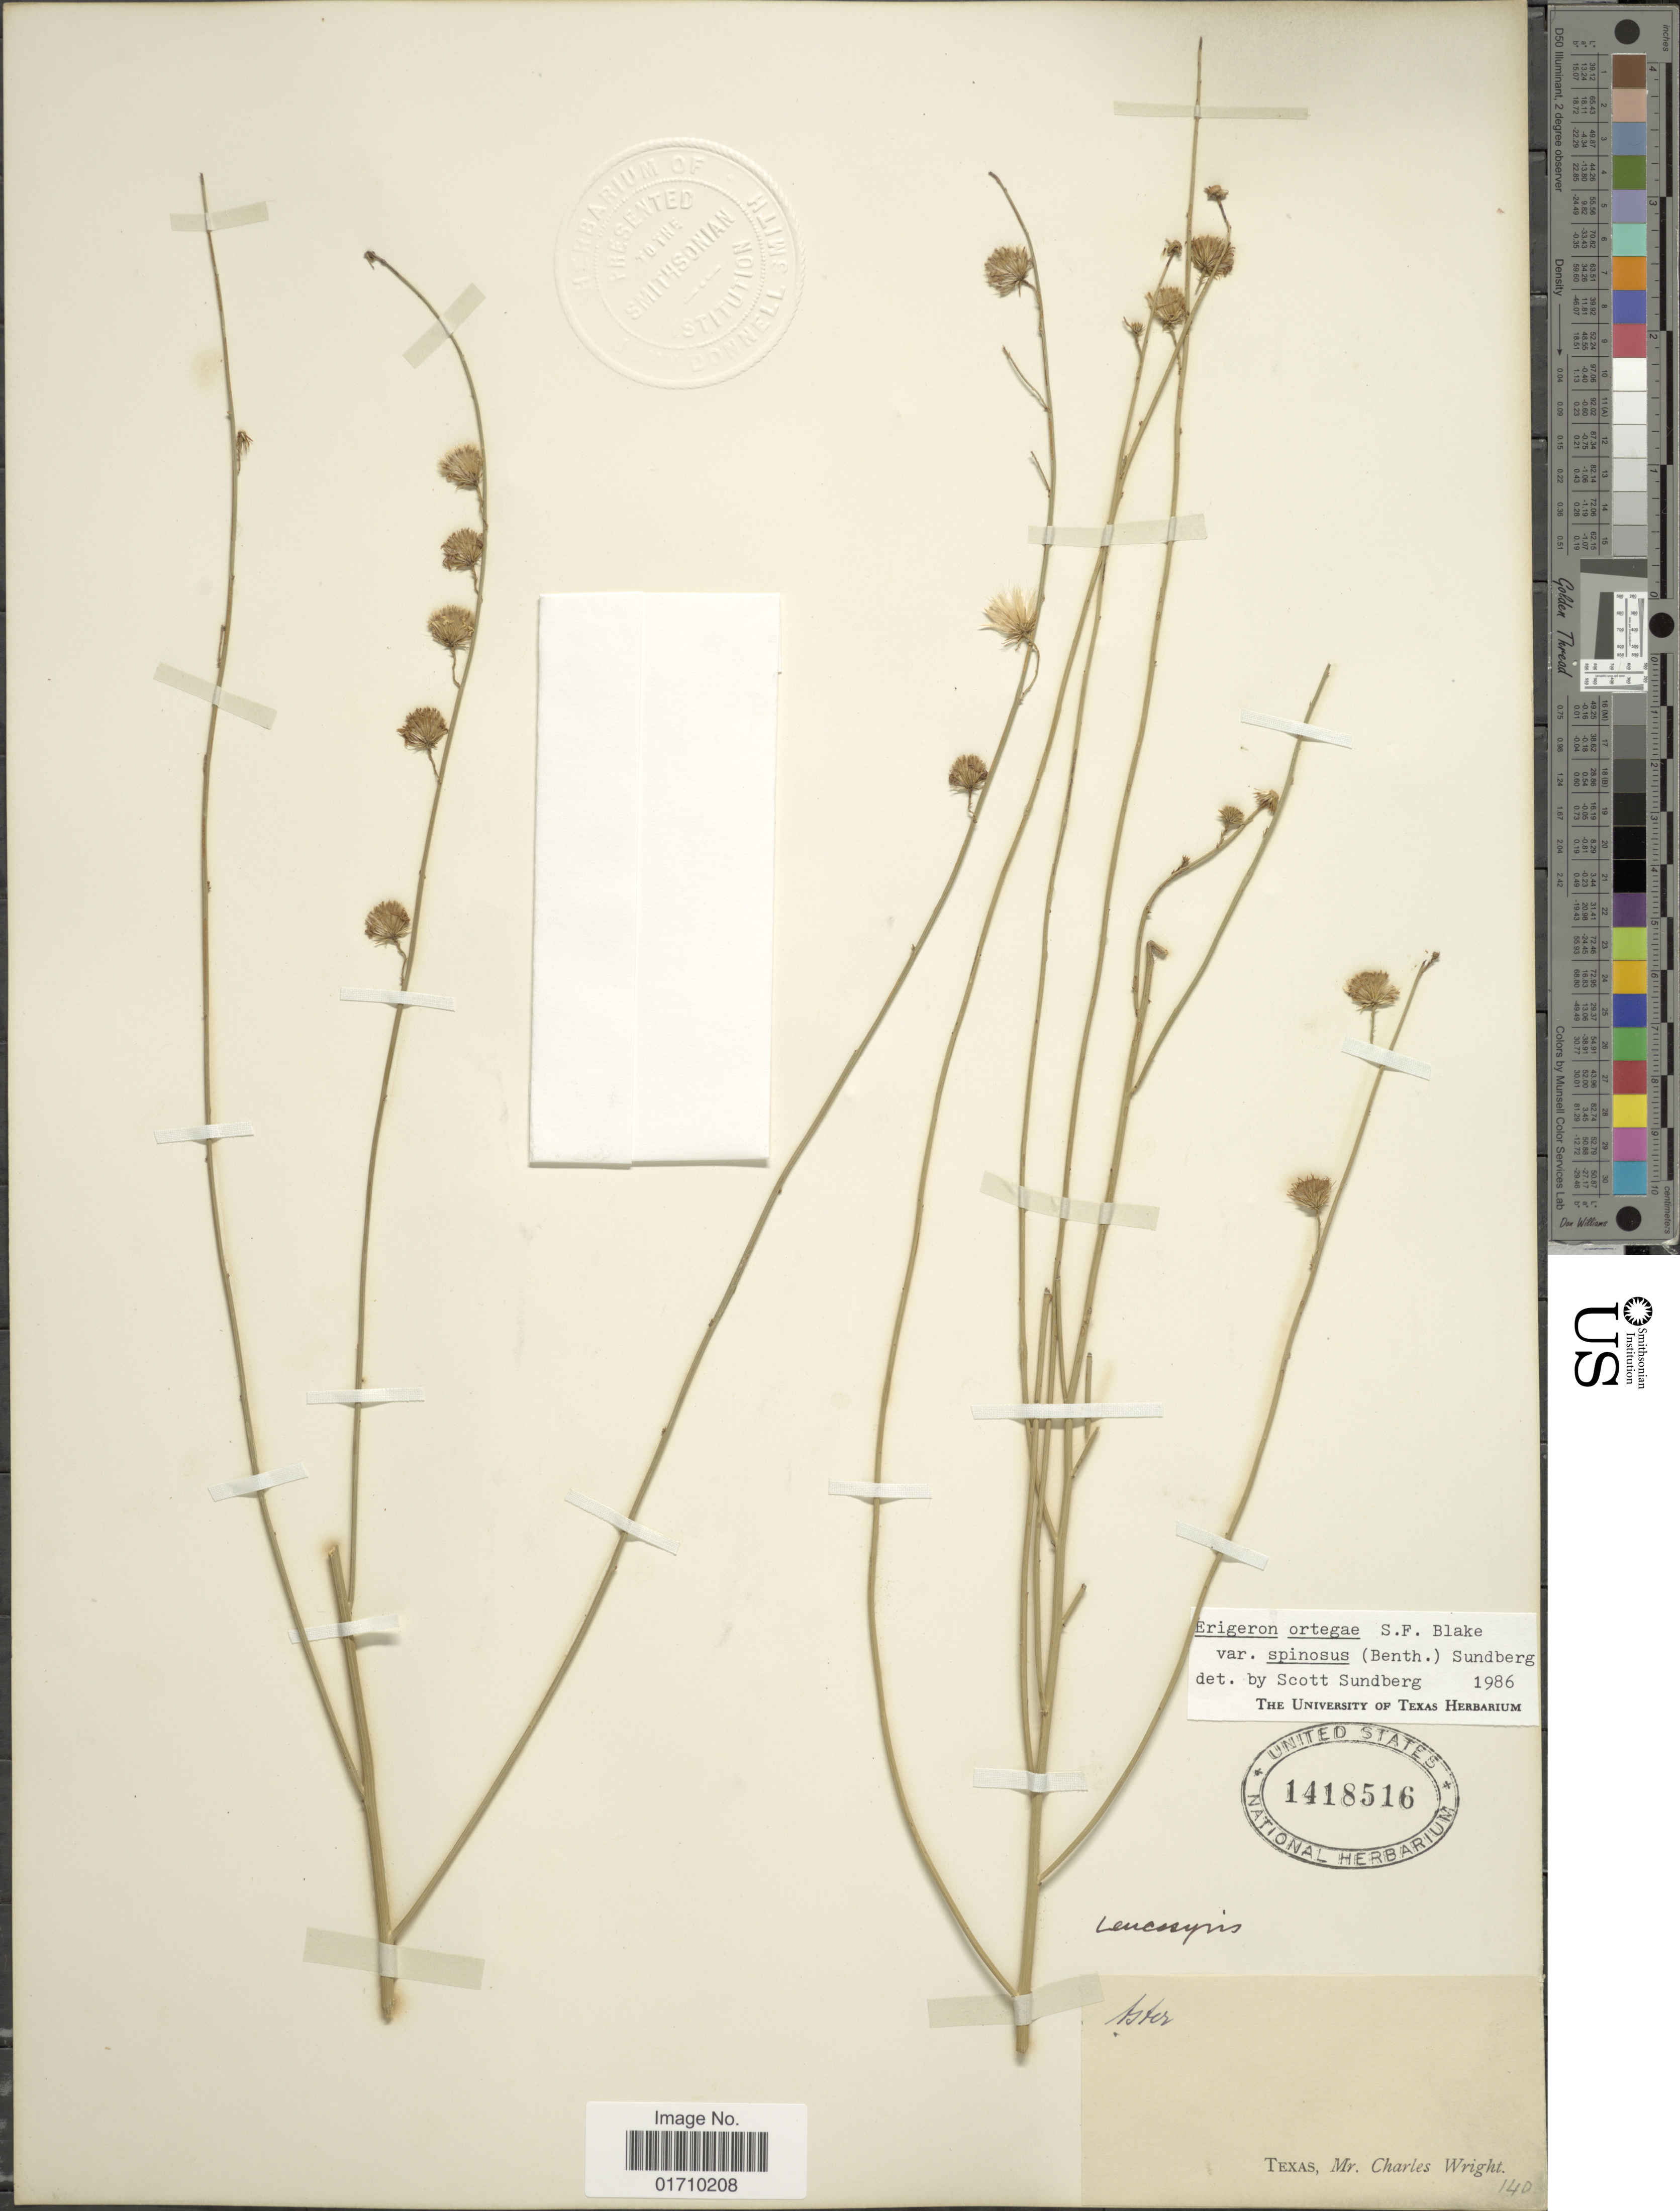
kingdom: Plantae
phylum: Tracheophyta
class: Magnoliopsida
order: Asterales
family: Asteraceae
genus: Chloracantha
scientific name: Chloracantha spinosa var. spinosa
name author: (Benth.) G.L. Nesom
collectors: C. Wright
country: United States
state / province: Texas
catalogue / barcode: US 1418516